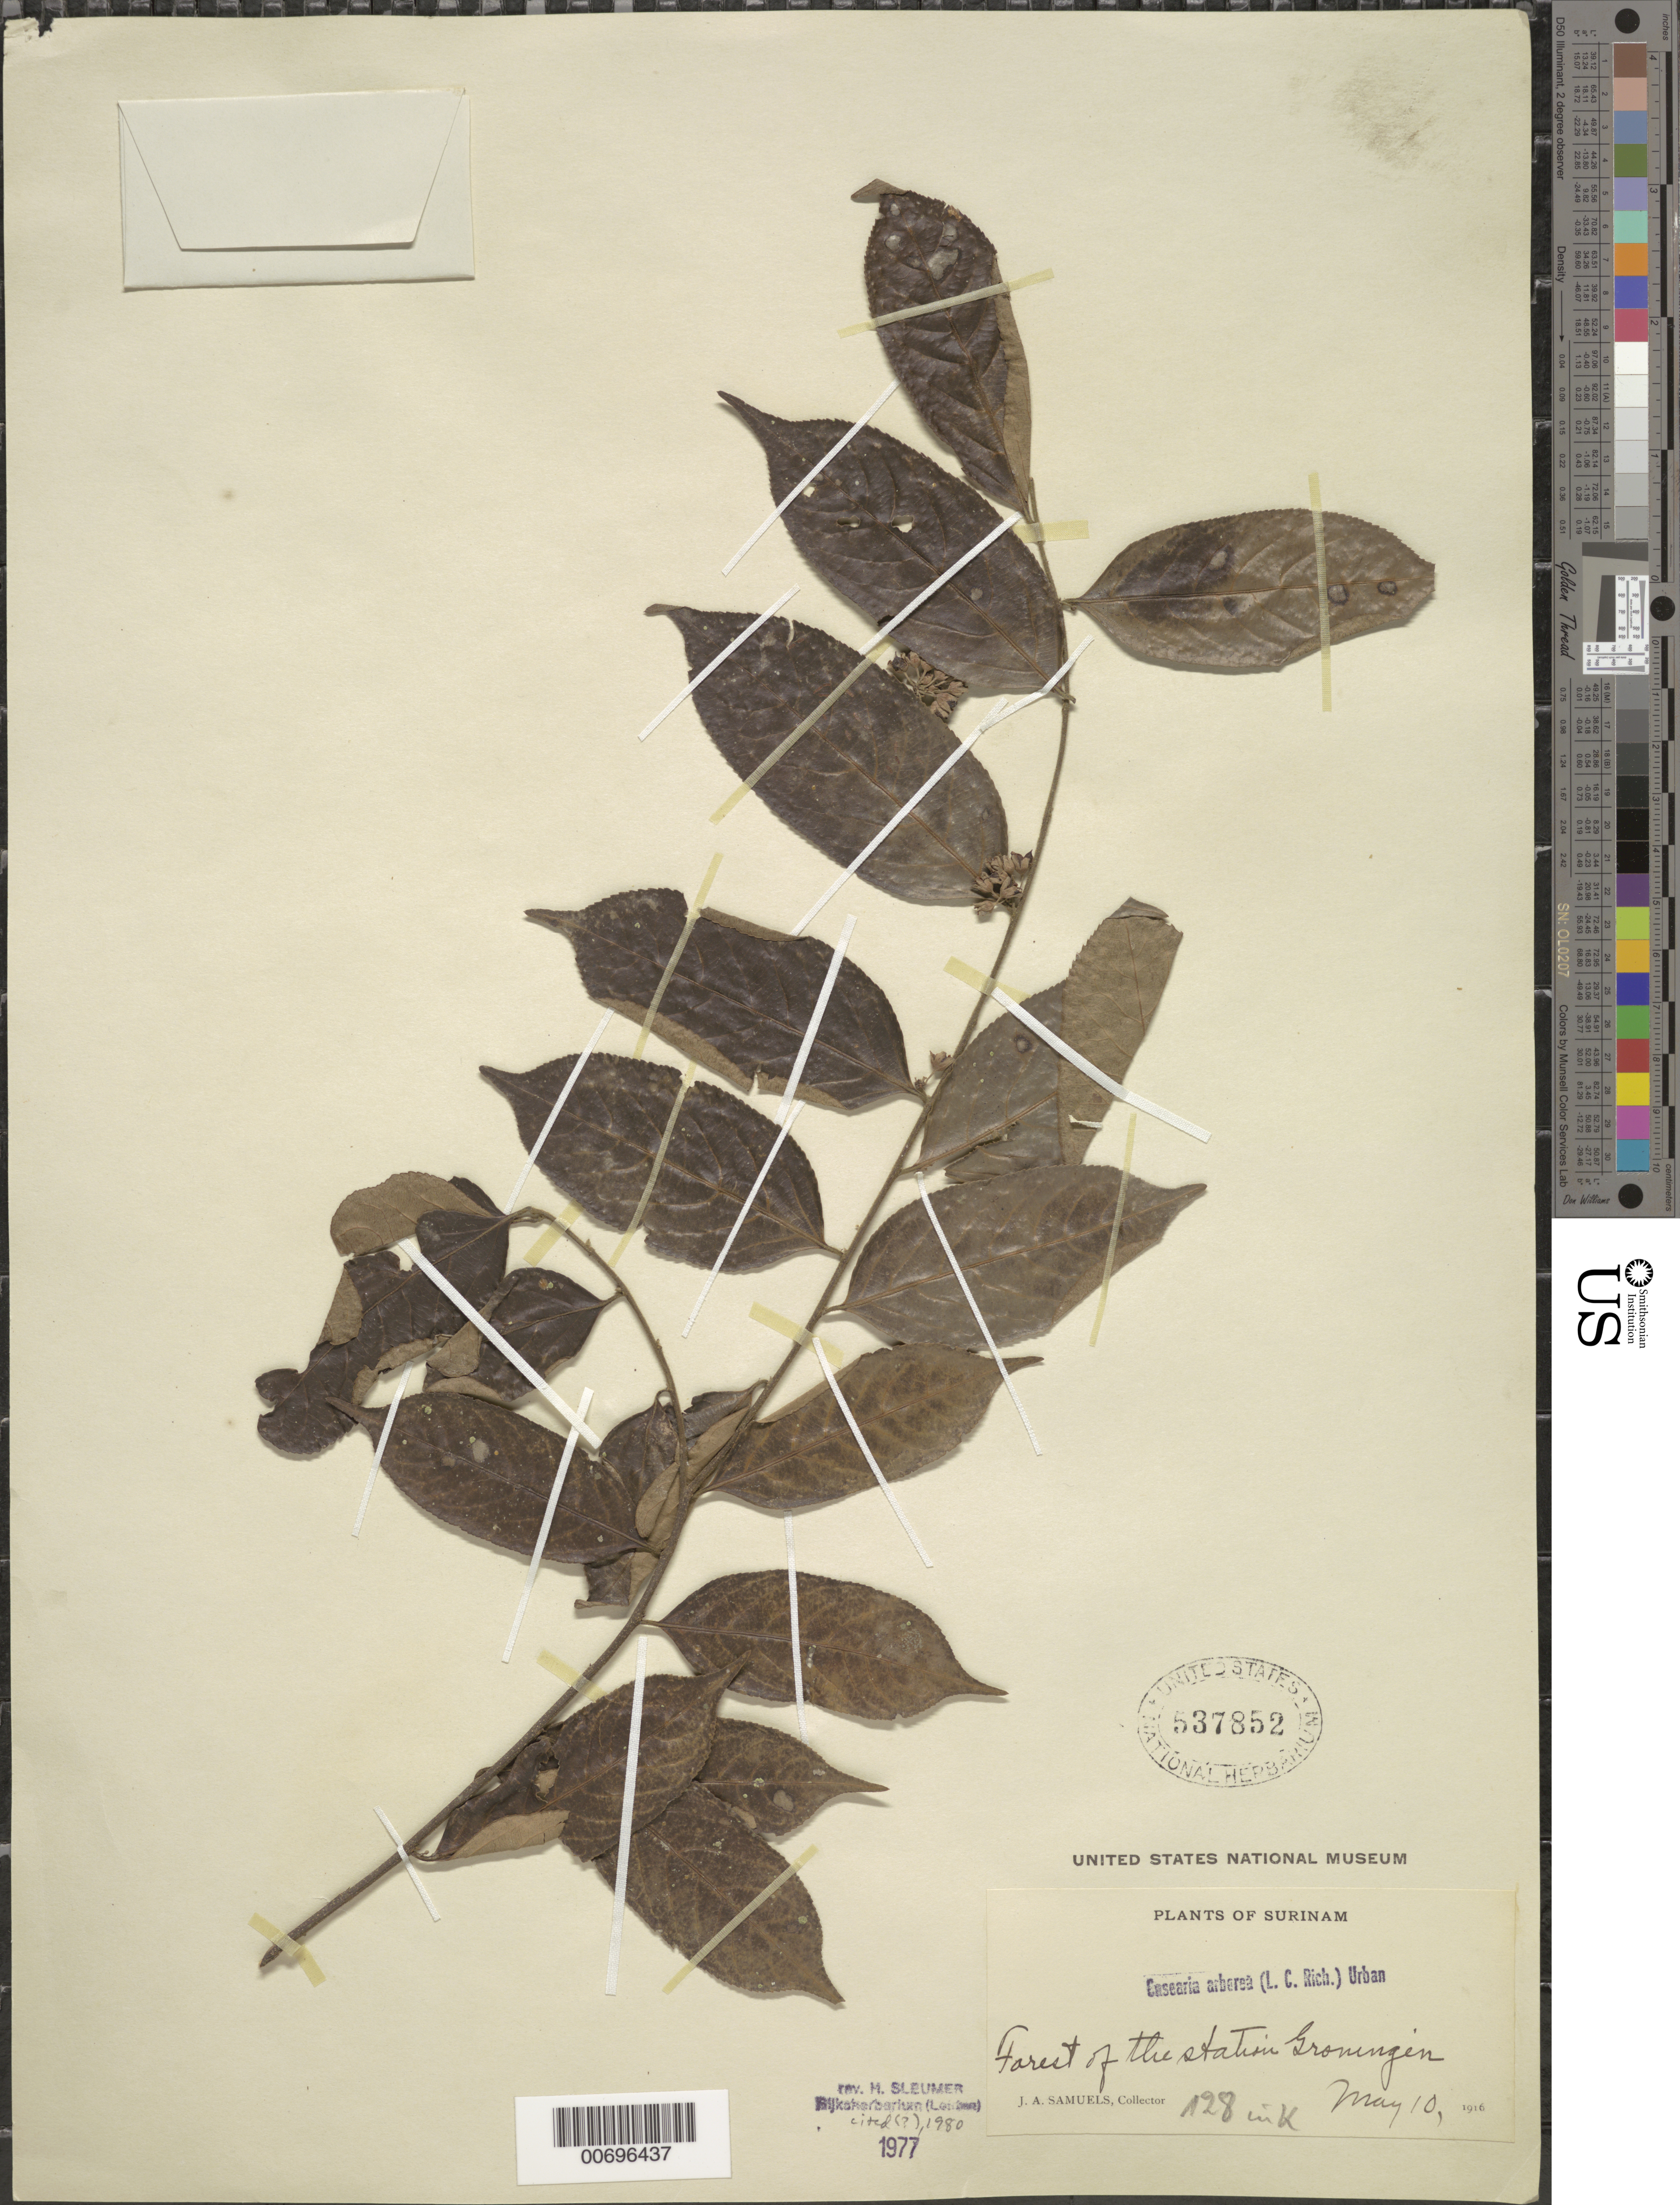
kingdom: Plantae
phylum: Tracheophyta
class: Magnoliopsida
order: Malpighiales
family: Salicaceae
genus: Casearia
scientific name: Casearia arborea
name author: (Rich.) Urb.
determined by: Sleumer, H. O.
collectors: J. A. Samuels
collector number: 128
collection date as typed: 10-May-16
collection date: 1916-05-10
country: Suriname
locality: Groningen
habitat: Forest of the station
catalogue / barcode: US 537852